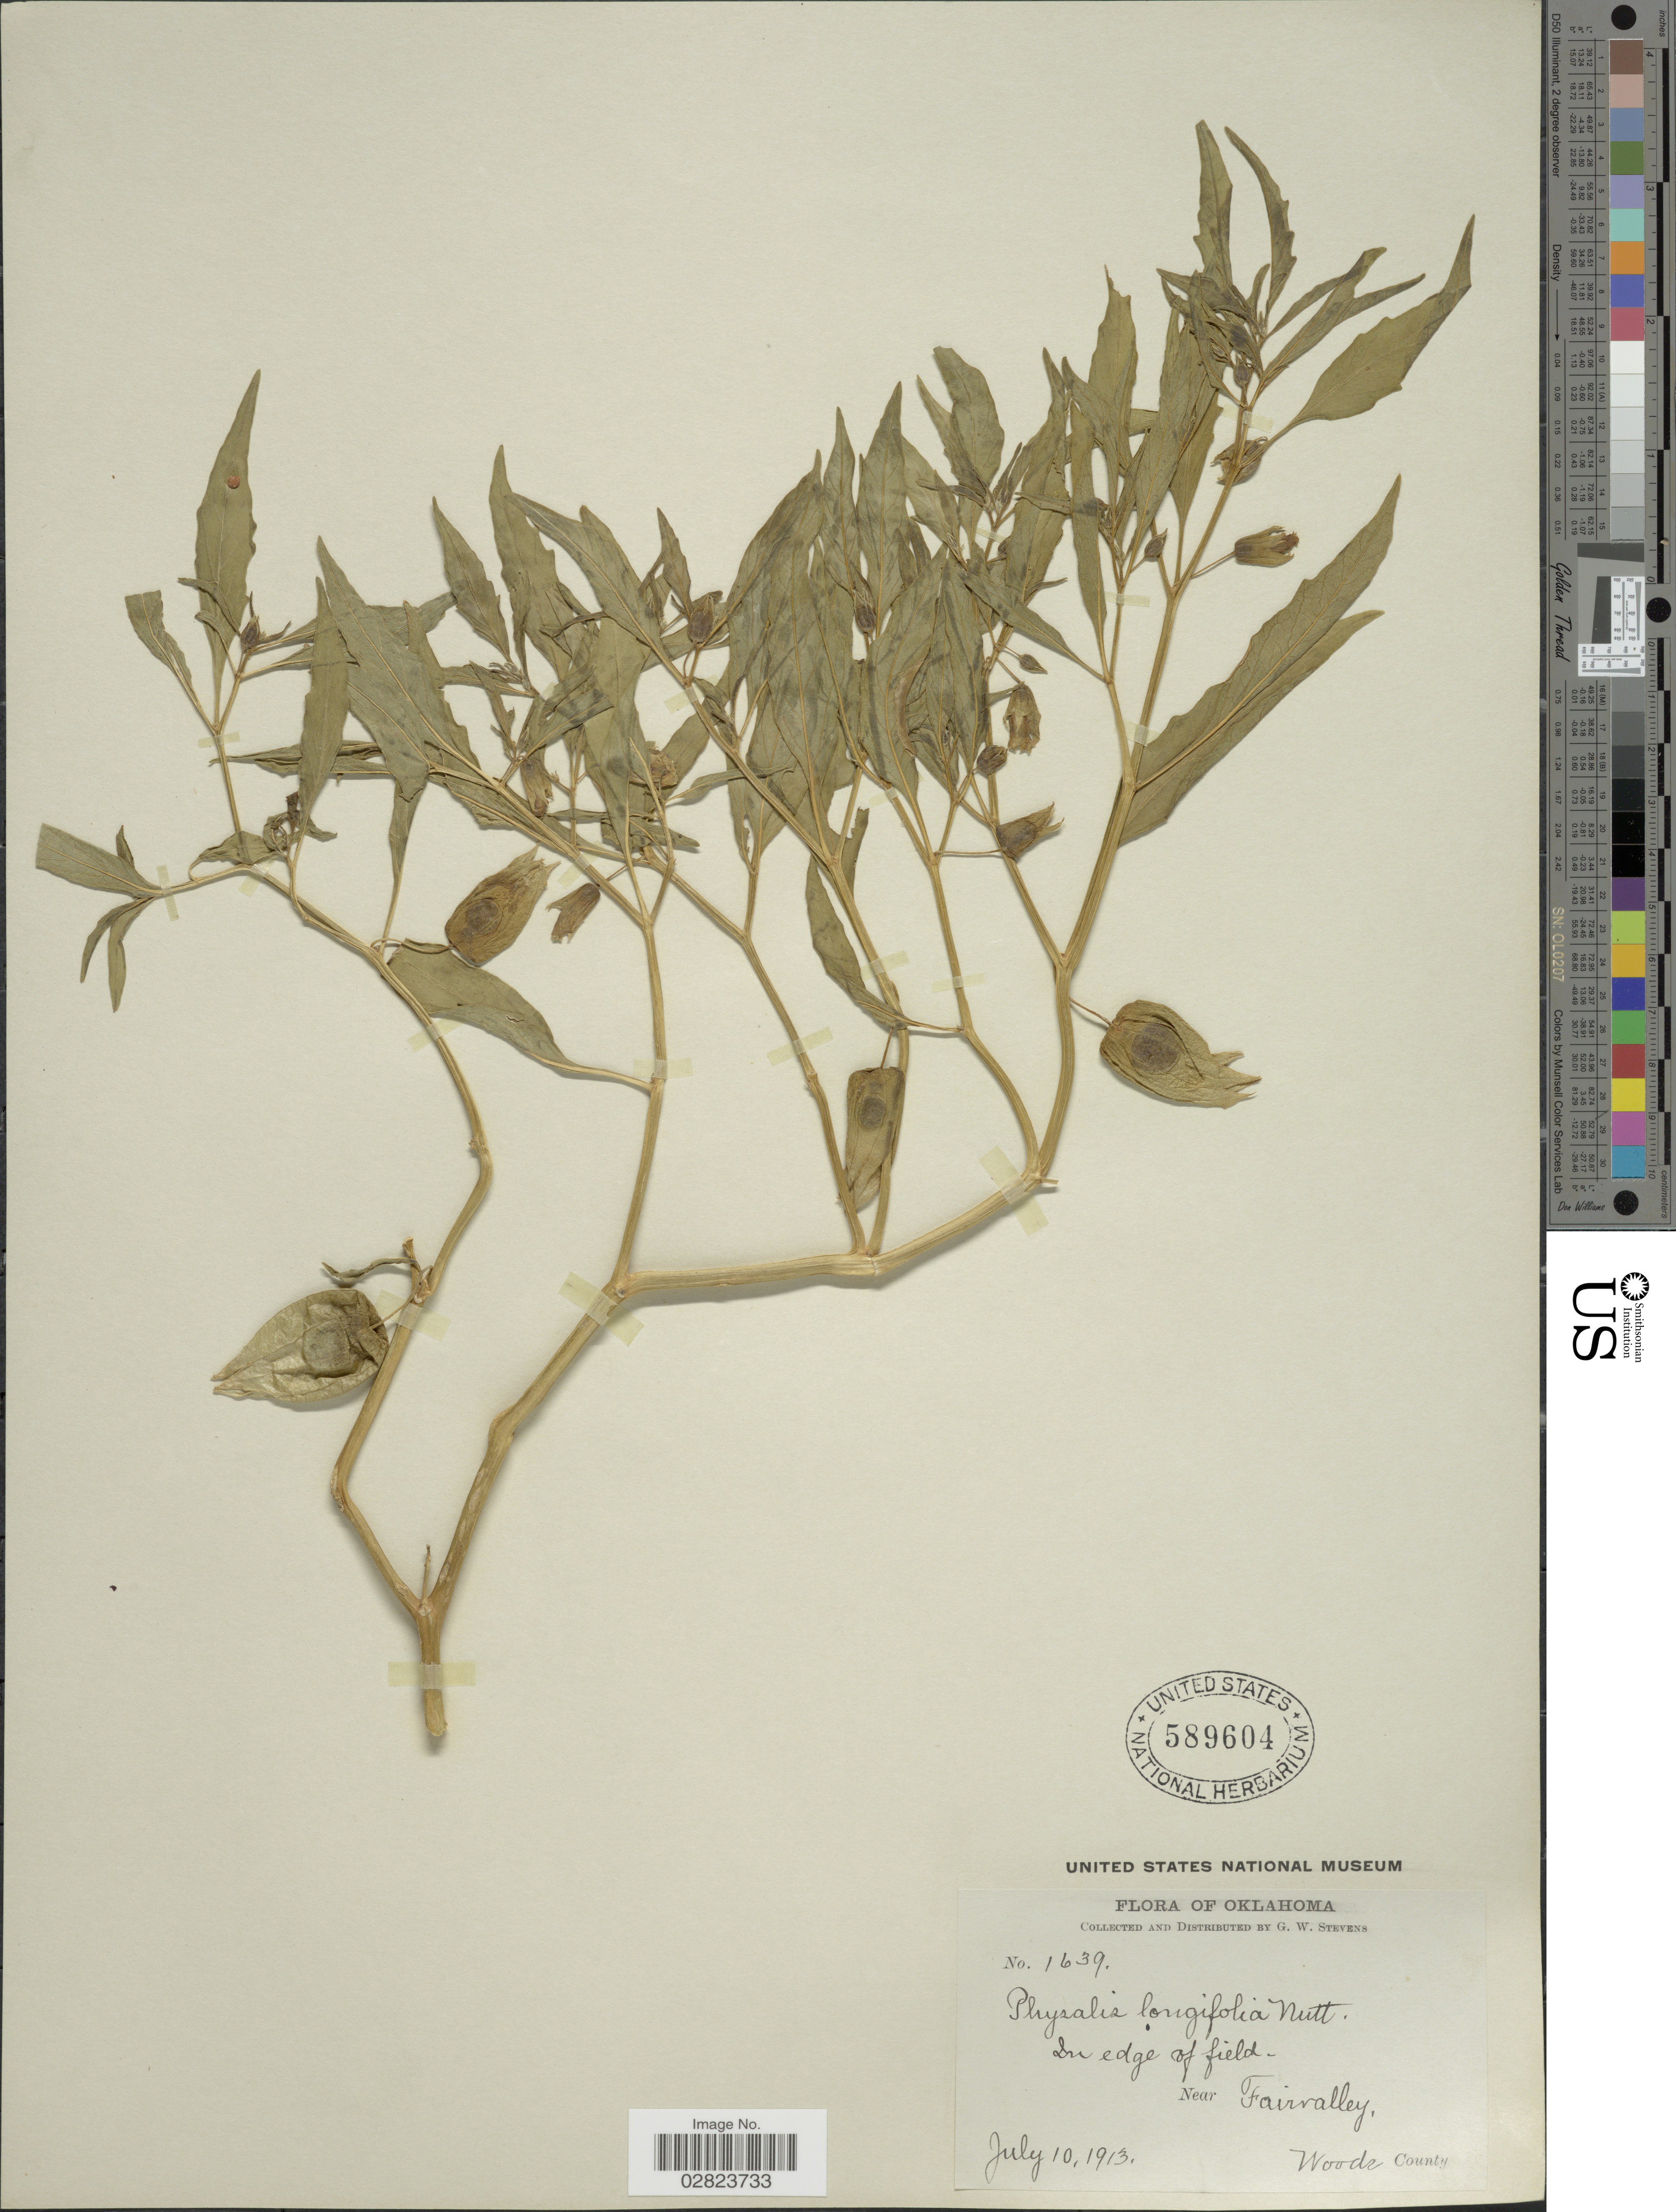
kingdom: Plantae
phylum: Tracheophyta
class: Magnoliopsida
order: Solanales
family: Solanaceae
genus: Physalis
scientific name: Physalis longifolia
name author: Nutt.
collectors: G. W. Stevens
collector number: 1639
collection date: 1913-07-10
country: United States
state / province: Oklahoma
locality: Near Fairvalley, Woods County.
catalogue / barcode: US 589604